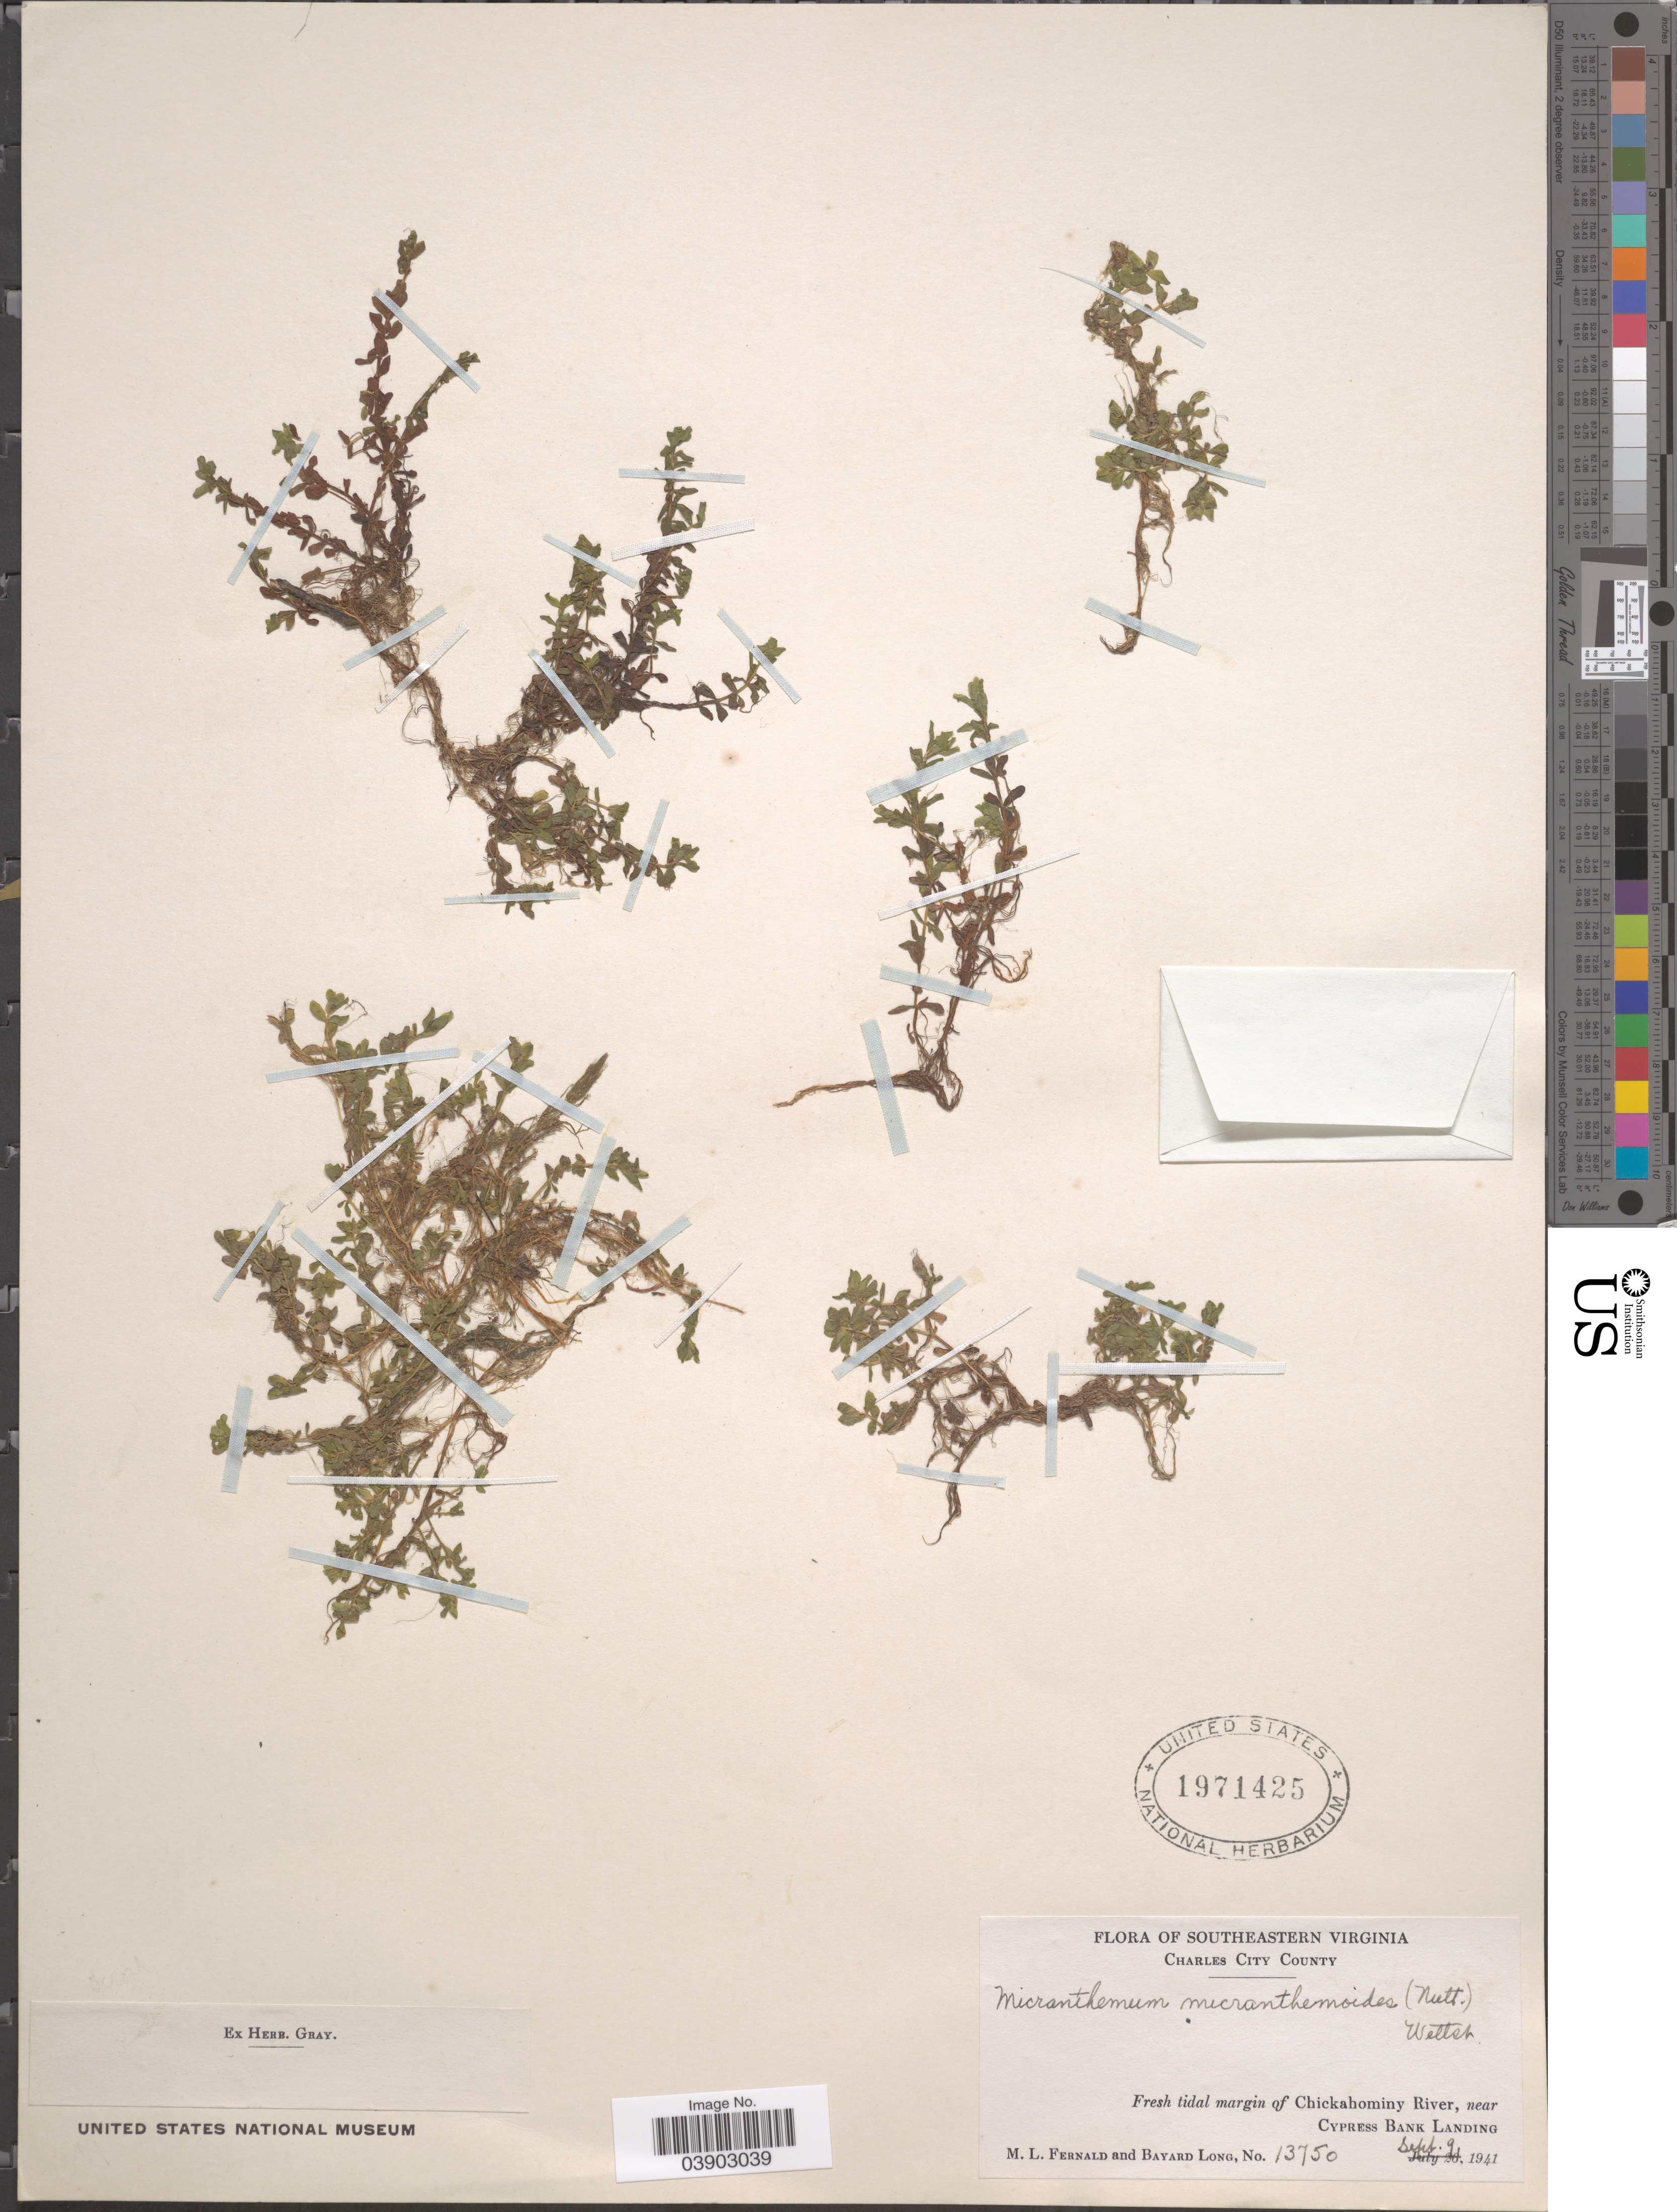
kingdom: Plantae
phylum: Tracheophyta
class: Magnoliopsida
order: Lamiales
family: Linderniaceae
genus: Micranthemum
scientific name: Micranthemum micranthemoides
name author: Nutt.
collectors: M. L. Fernald & B. Long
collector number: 13750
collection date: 1941-09-09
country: United States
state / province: Virginia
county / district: Charles City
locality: Southeastern Virginia. Charles City County. Chickahominy River, near Cypress Bank Landing.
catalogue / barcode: US 1971425